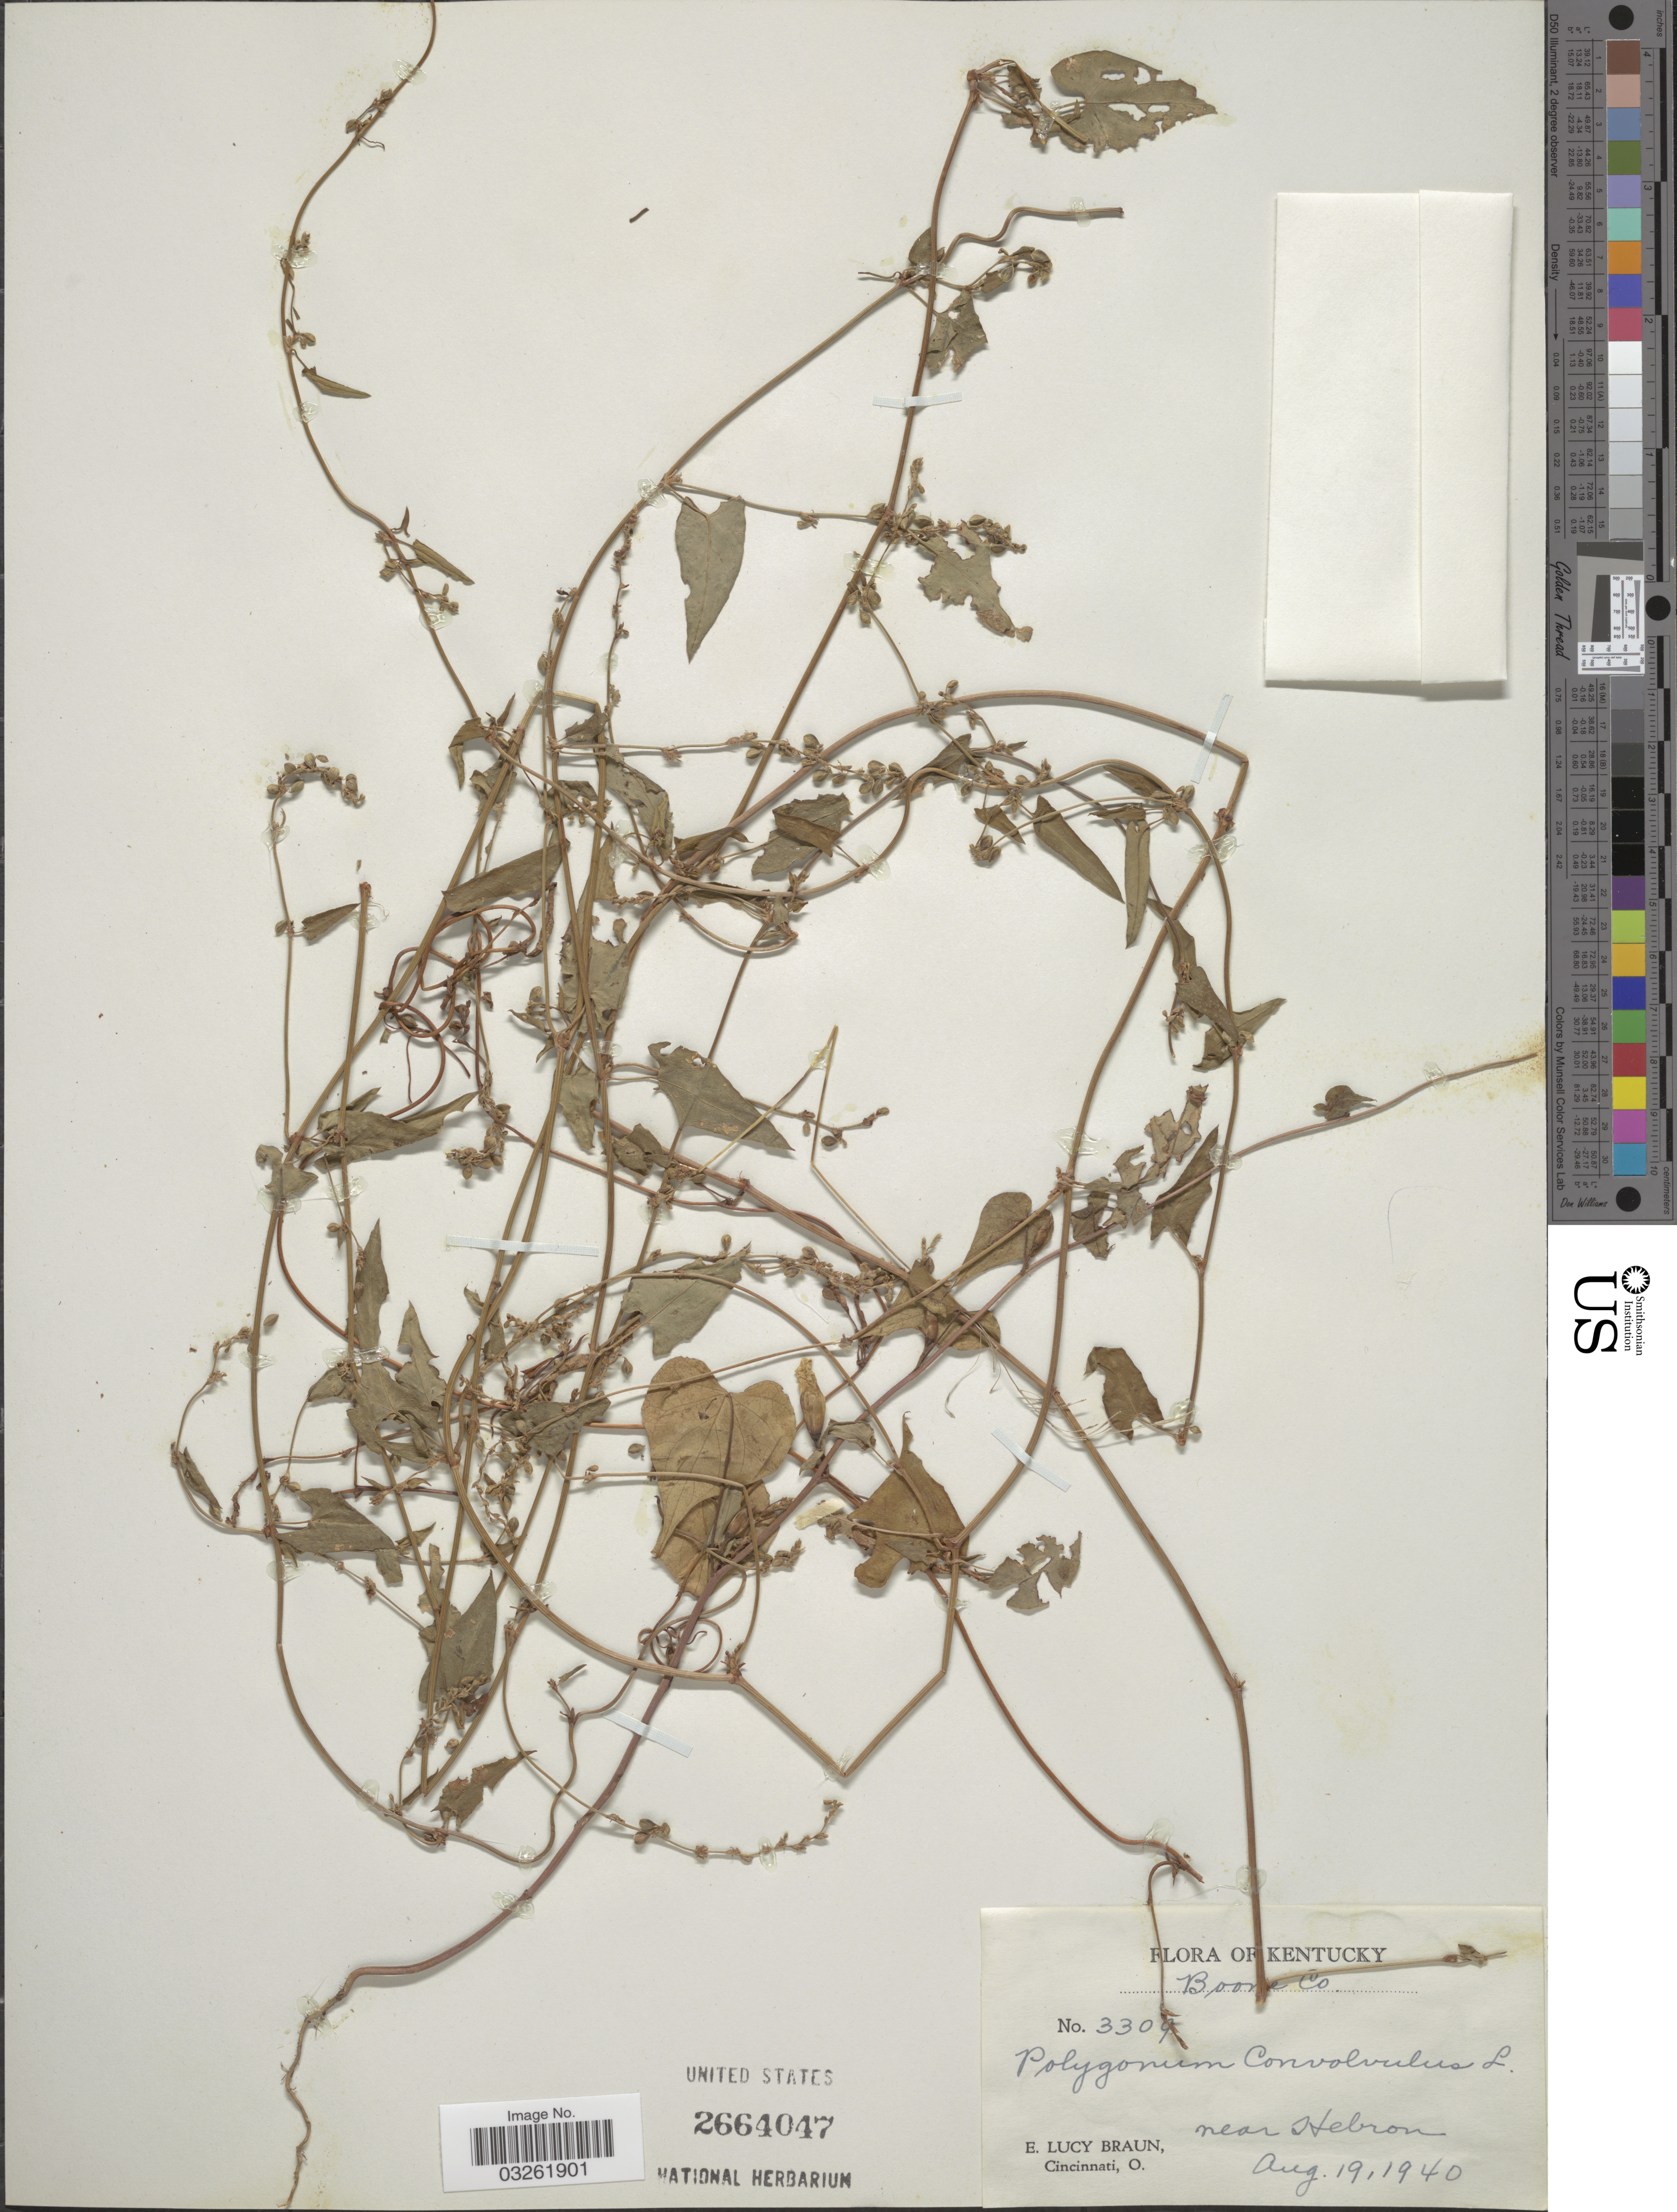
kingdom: Plantae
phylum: Tracheophyta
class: Magnoliopsida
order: Caryophyllales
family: Polygonaceae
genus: Fallopia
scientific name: Fallopia convolvulus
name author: (L.) Á. Löve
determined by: Strong, M. T., (US), Smithsonian Institution - National Museum of Natural History (UNITED STATES)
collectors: E. L. Braun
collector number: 3309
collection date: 1940-08-19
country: United States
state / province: Kentucky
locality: Boone Co. Near Hebron.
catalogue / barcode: US 2664047